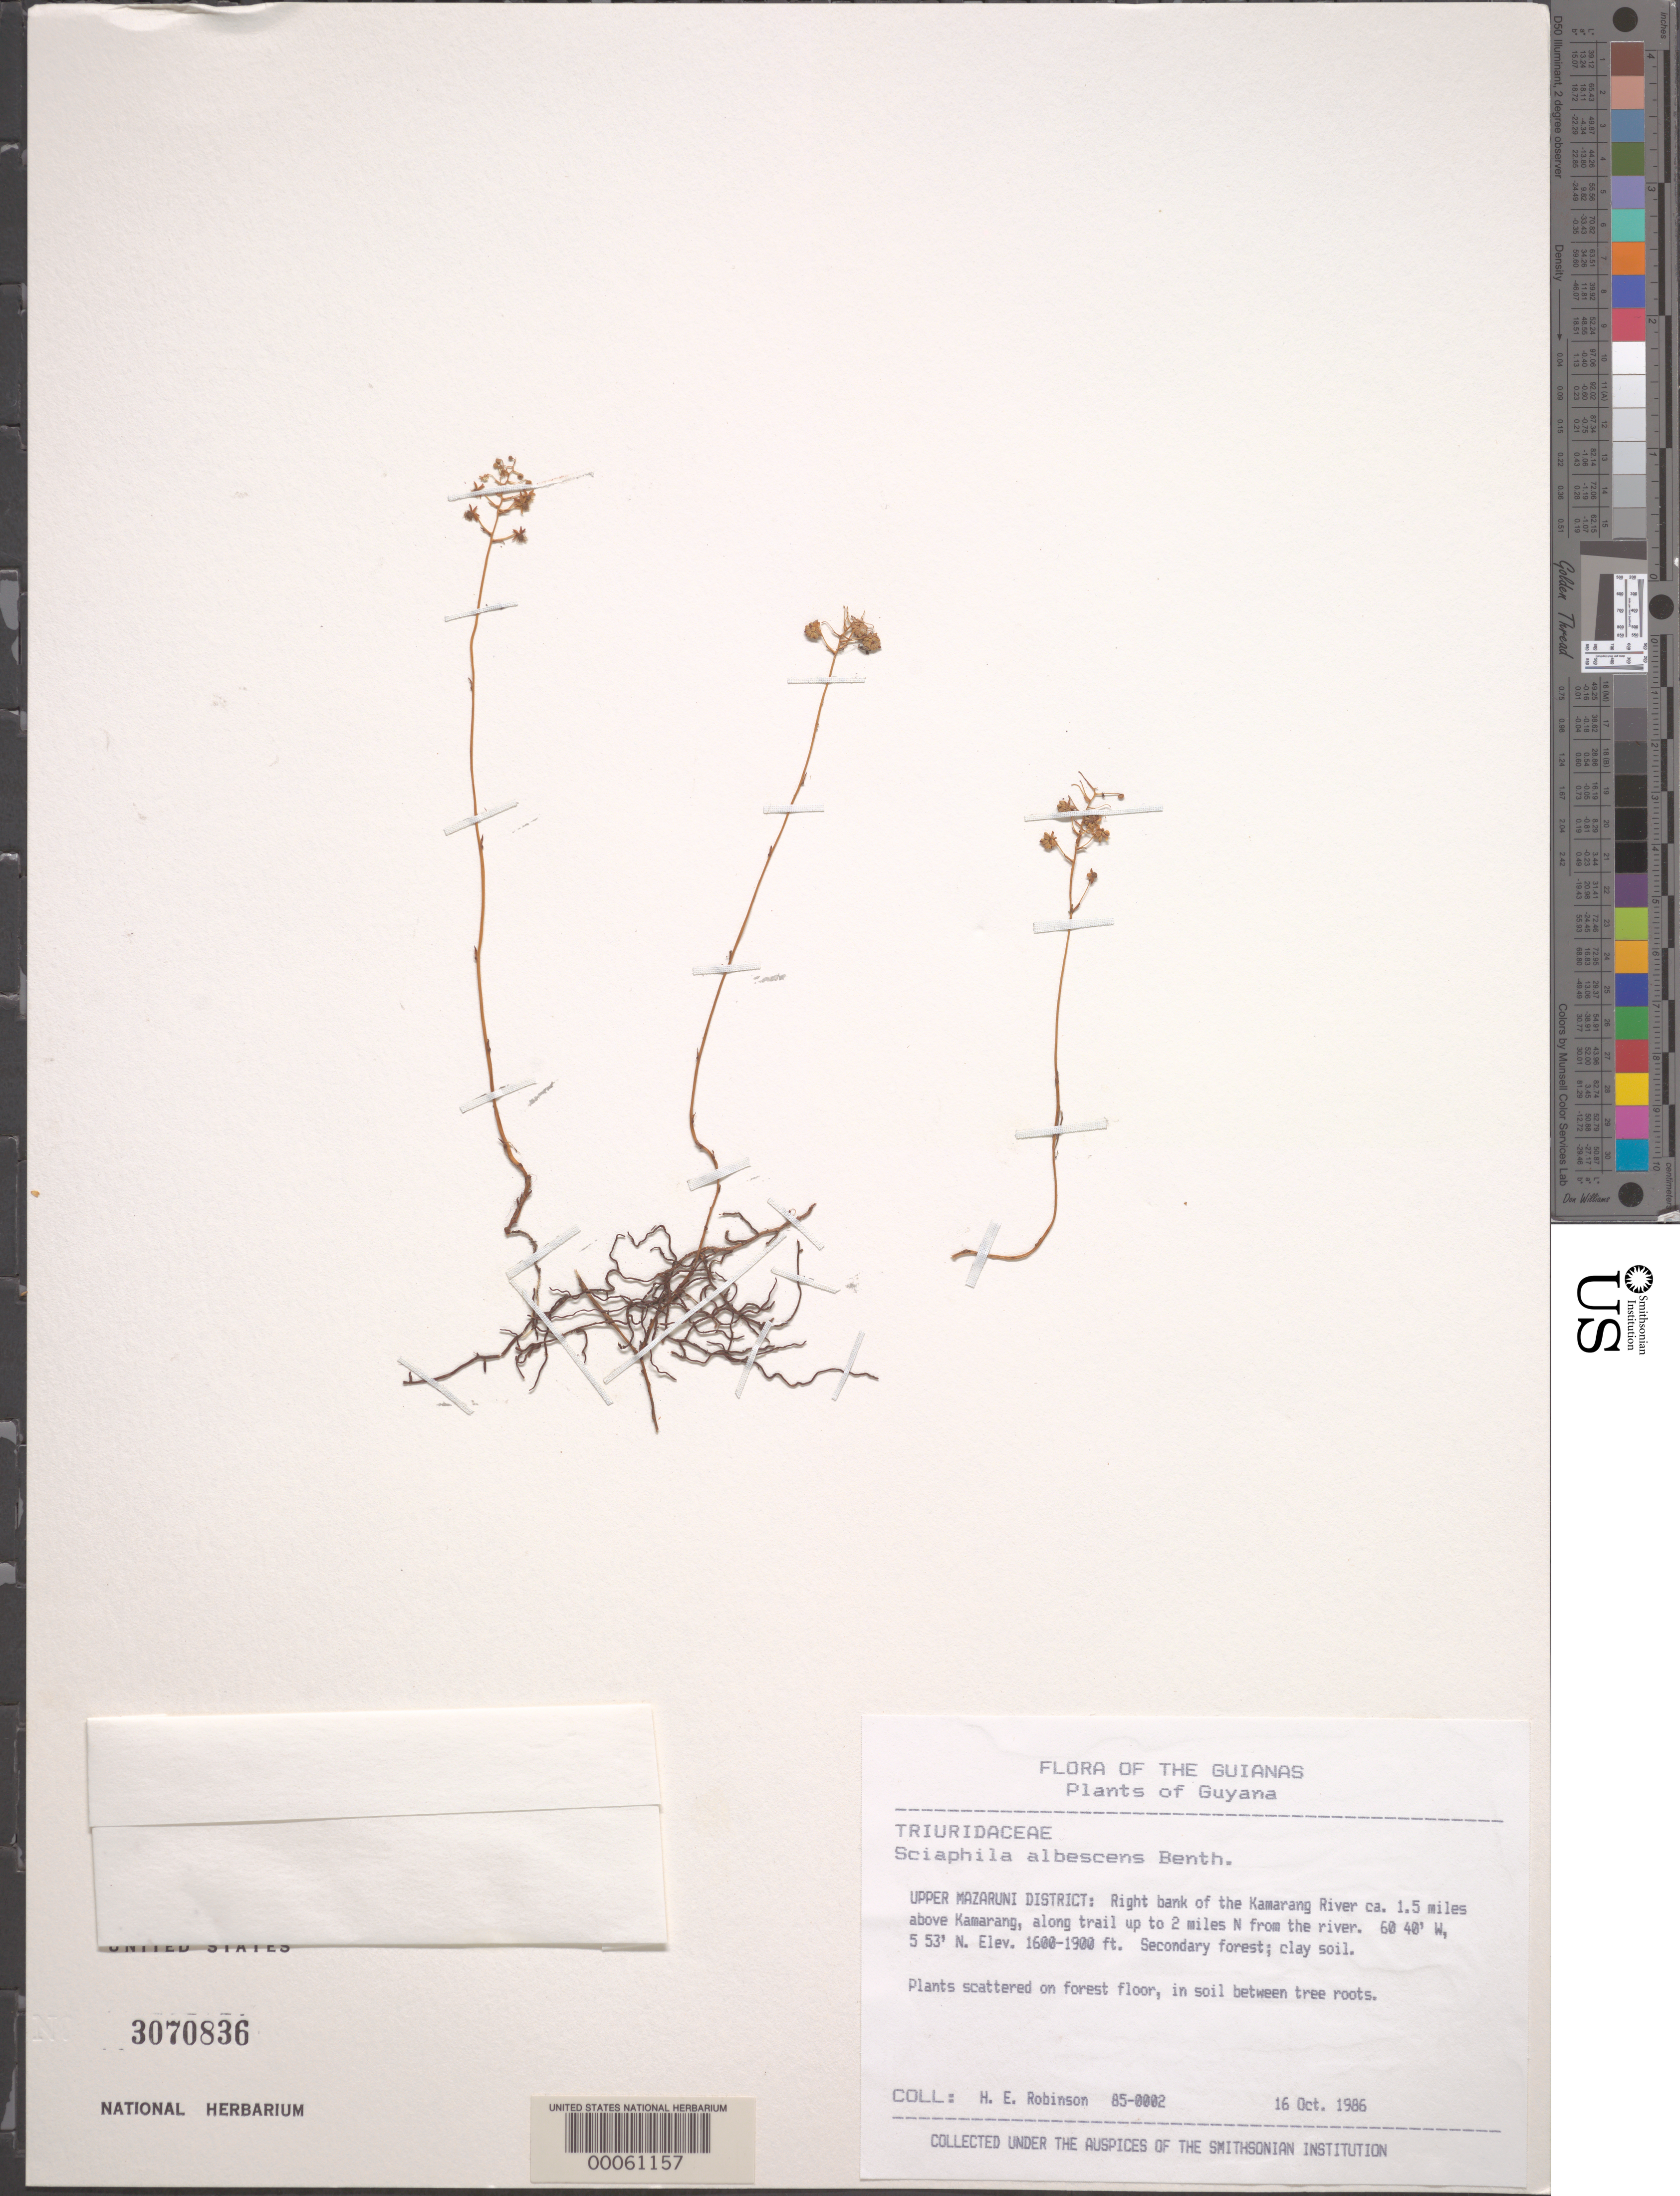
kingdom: Plantae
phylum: Tracheophyta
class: Liliopsida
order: Pandanales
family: Triuridaceae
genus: Sciaphila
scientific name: Sciaphila albescens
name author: Benth.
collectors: H. Robinson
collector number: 85-0002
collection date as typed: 16 Oct 1986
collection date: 1986-10-16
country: Guyana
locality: Right bank of kamarang river, ca. 1.5 mi. above kamarang, along trail up to 2 mi. n from the river (upper mazaruni)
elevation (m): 488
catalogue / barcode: US 3070386